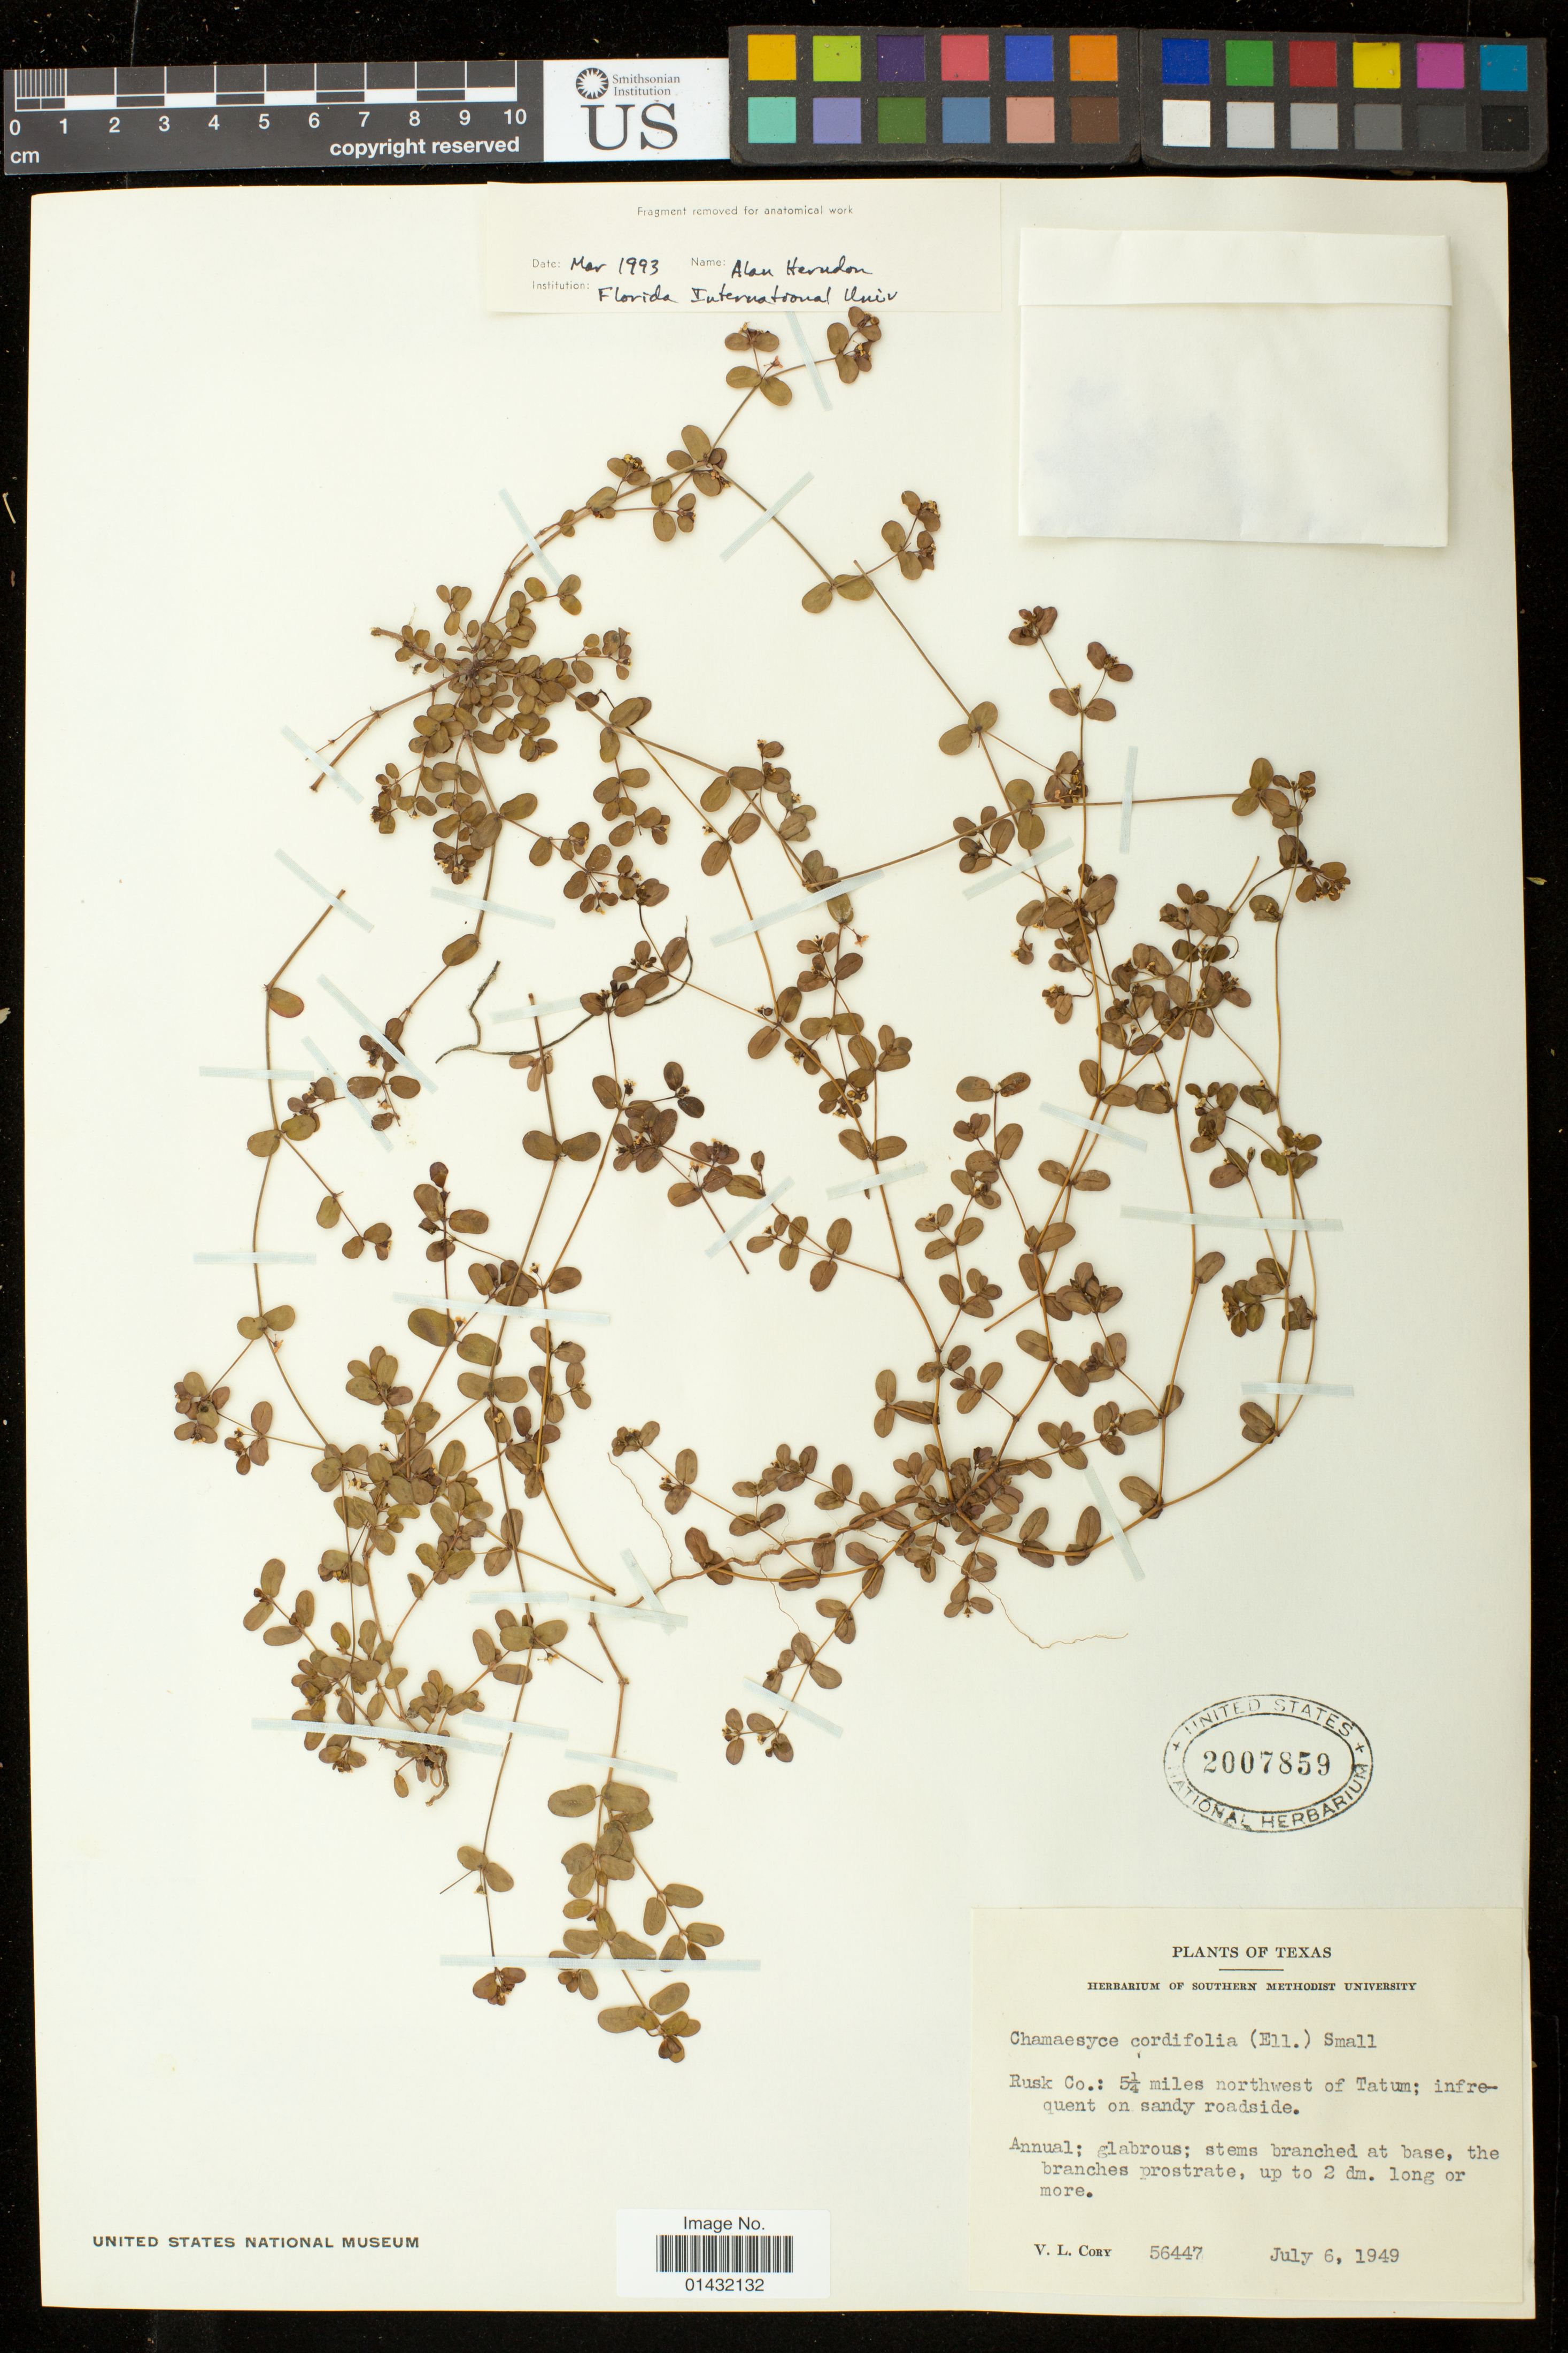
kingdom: Plantae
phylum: Tracheophyta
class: Magnoliopsida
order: Malpighiales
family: Euphorbiaceae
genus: Euphorbia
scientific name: Euphorbia cordifolia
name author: C.A. Mey. & Boiss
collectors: V. Cory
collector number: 56447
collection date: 1949-07-06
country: United States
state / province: Texas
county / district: Rusk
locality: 5 1/4 miles northwest of Tatum on sandy roadside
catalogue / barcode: US 2007859